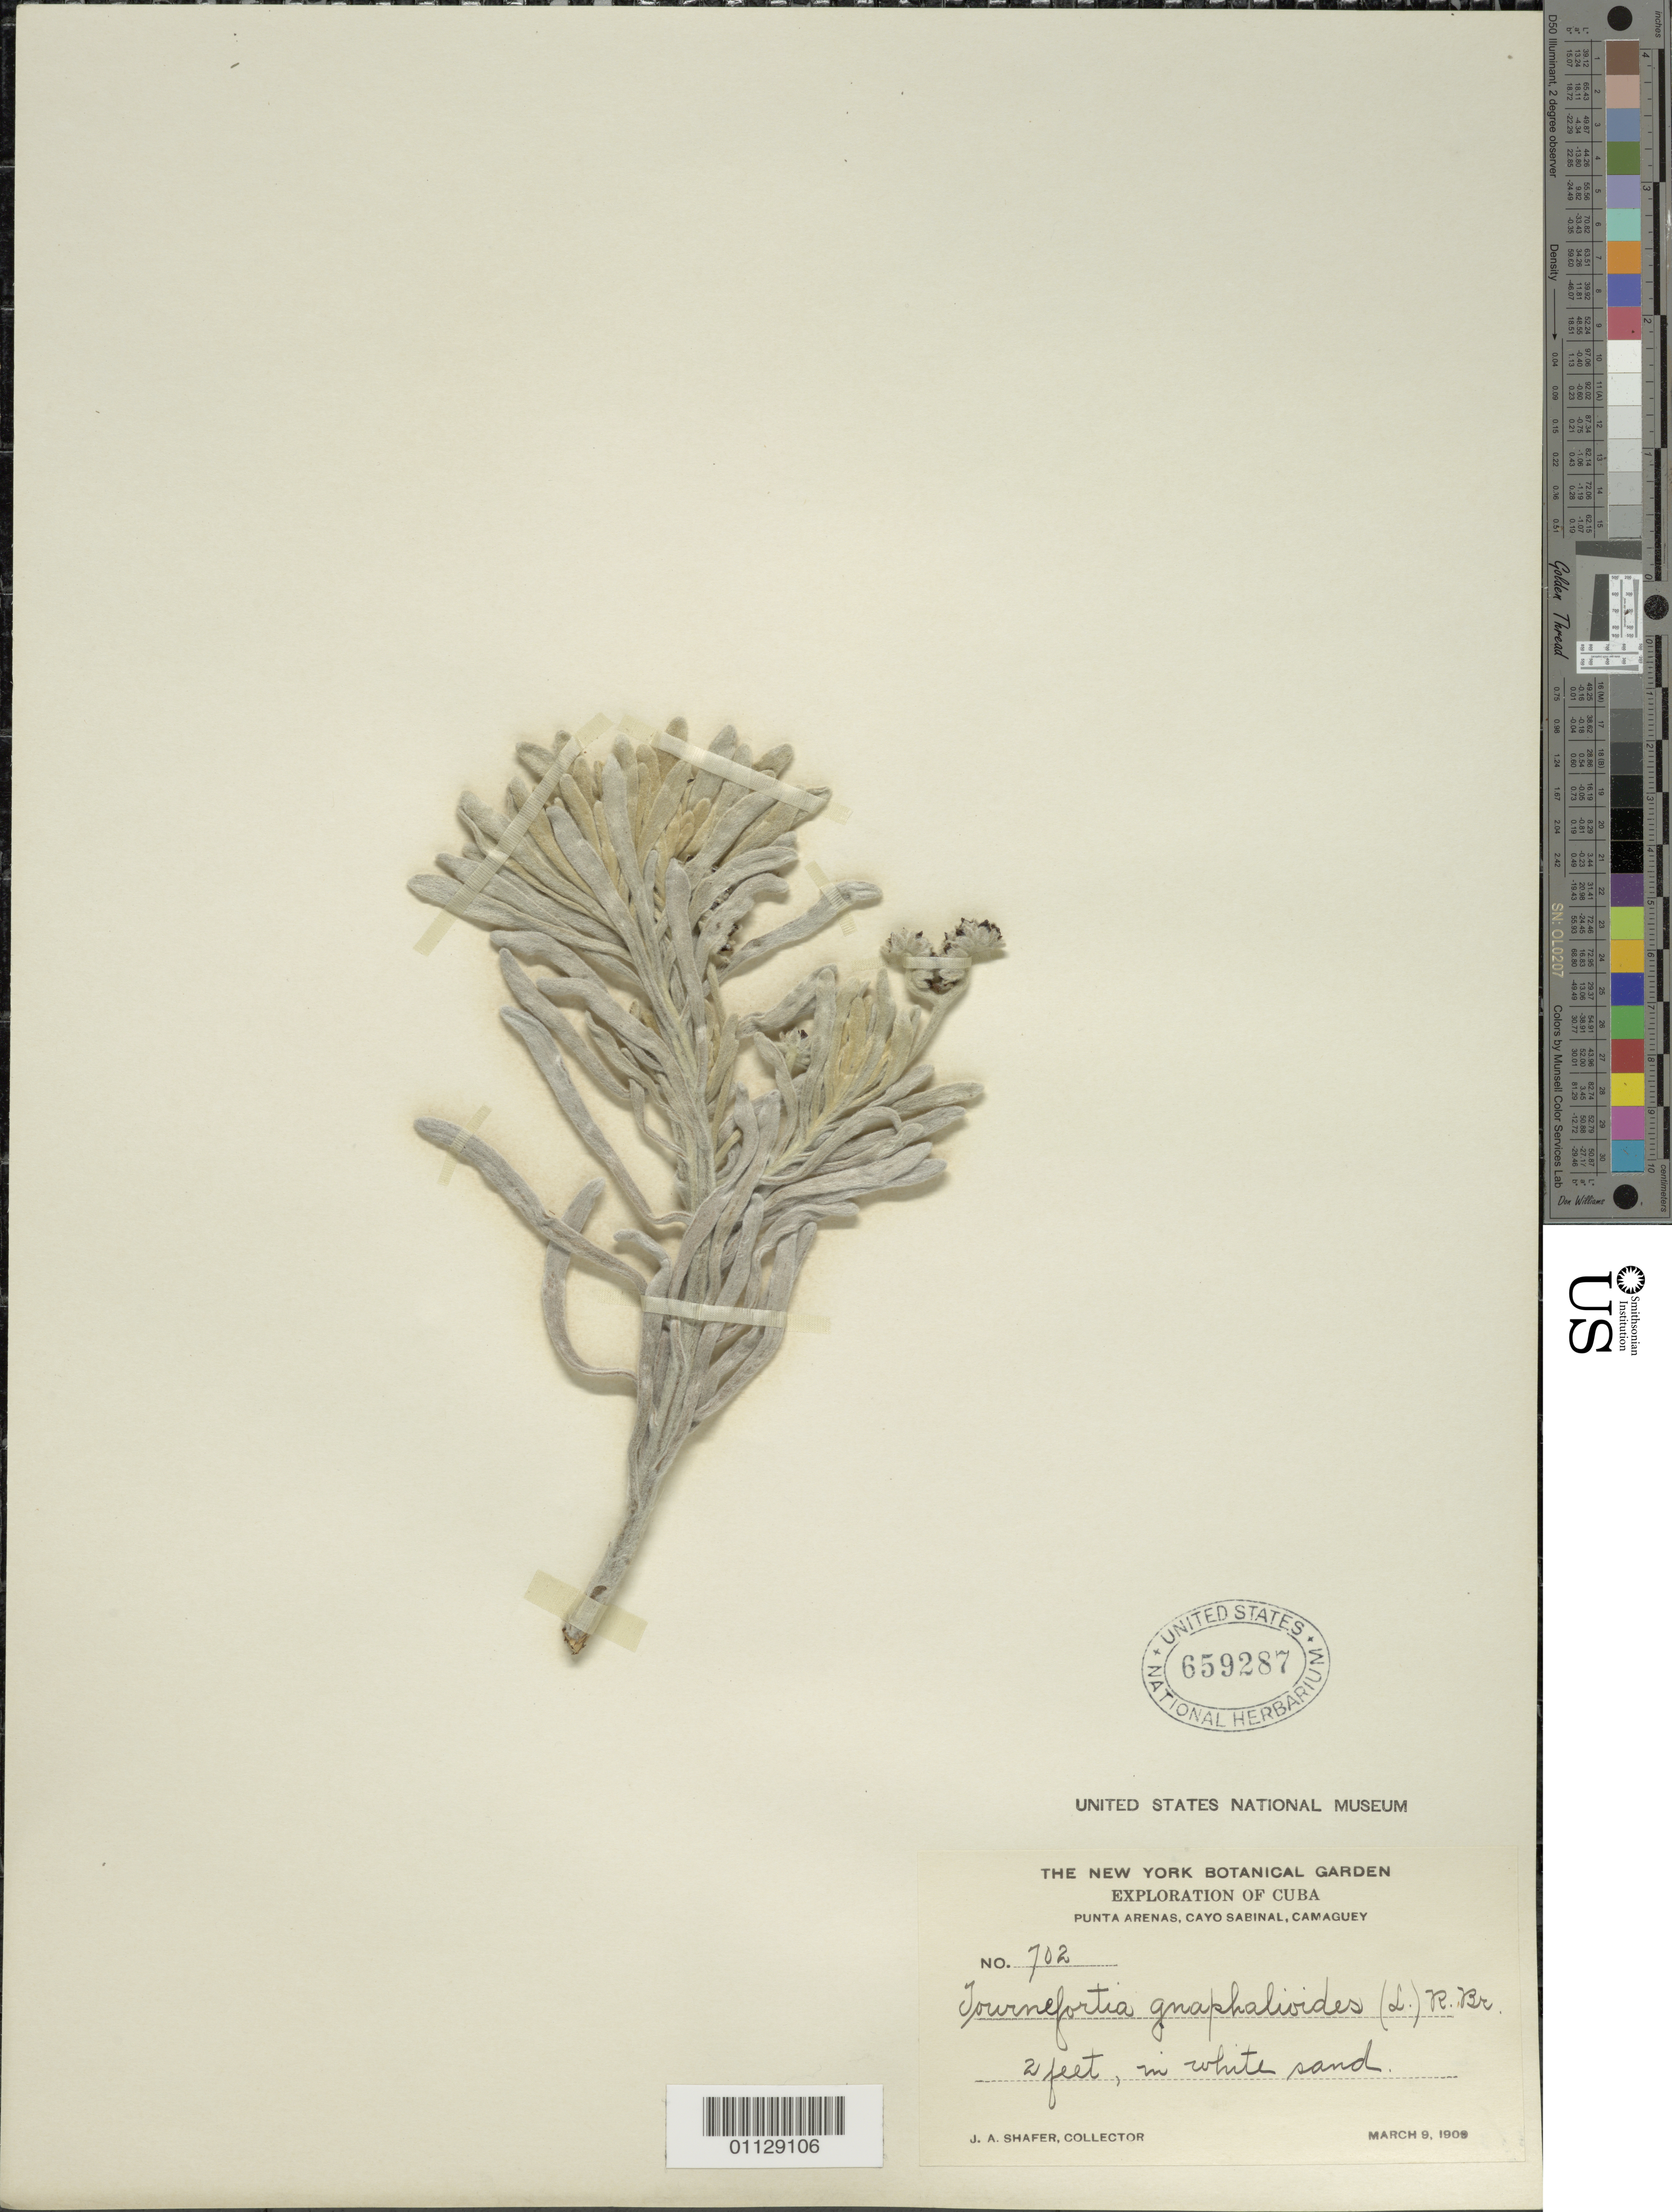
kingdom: Plantae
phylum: Tracheophyta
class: Magnoliopsida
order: Boraginales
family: Heliotropiaceae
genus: Tournefortia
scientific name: Tournefortia gnaphalodes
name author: (L.) R. Br.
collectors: J. A. Shafer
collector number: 702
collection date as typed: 09 Mar 1909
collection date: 1909-03-09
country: Cuba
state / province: Camagüey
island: Cuba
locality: In white sand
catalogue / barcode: US 659287